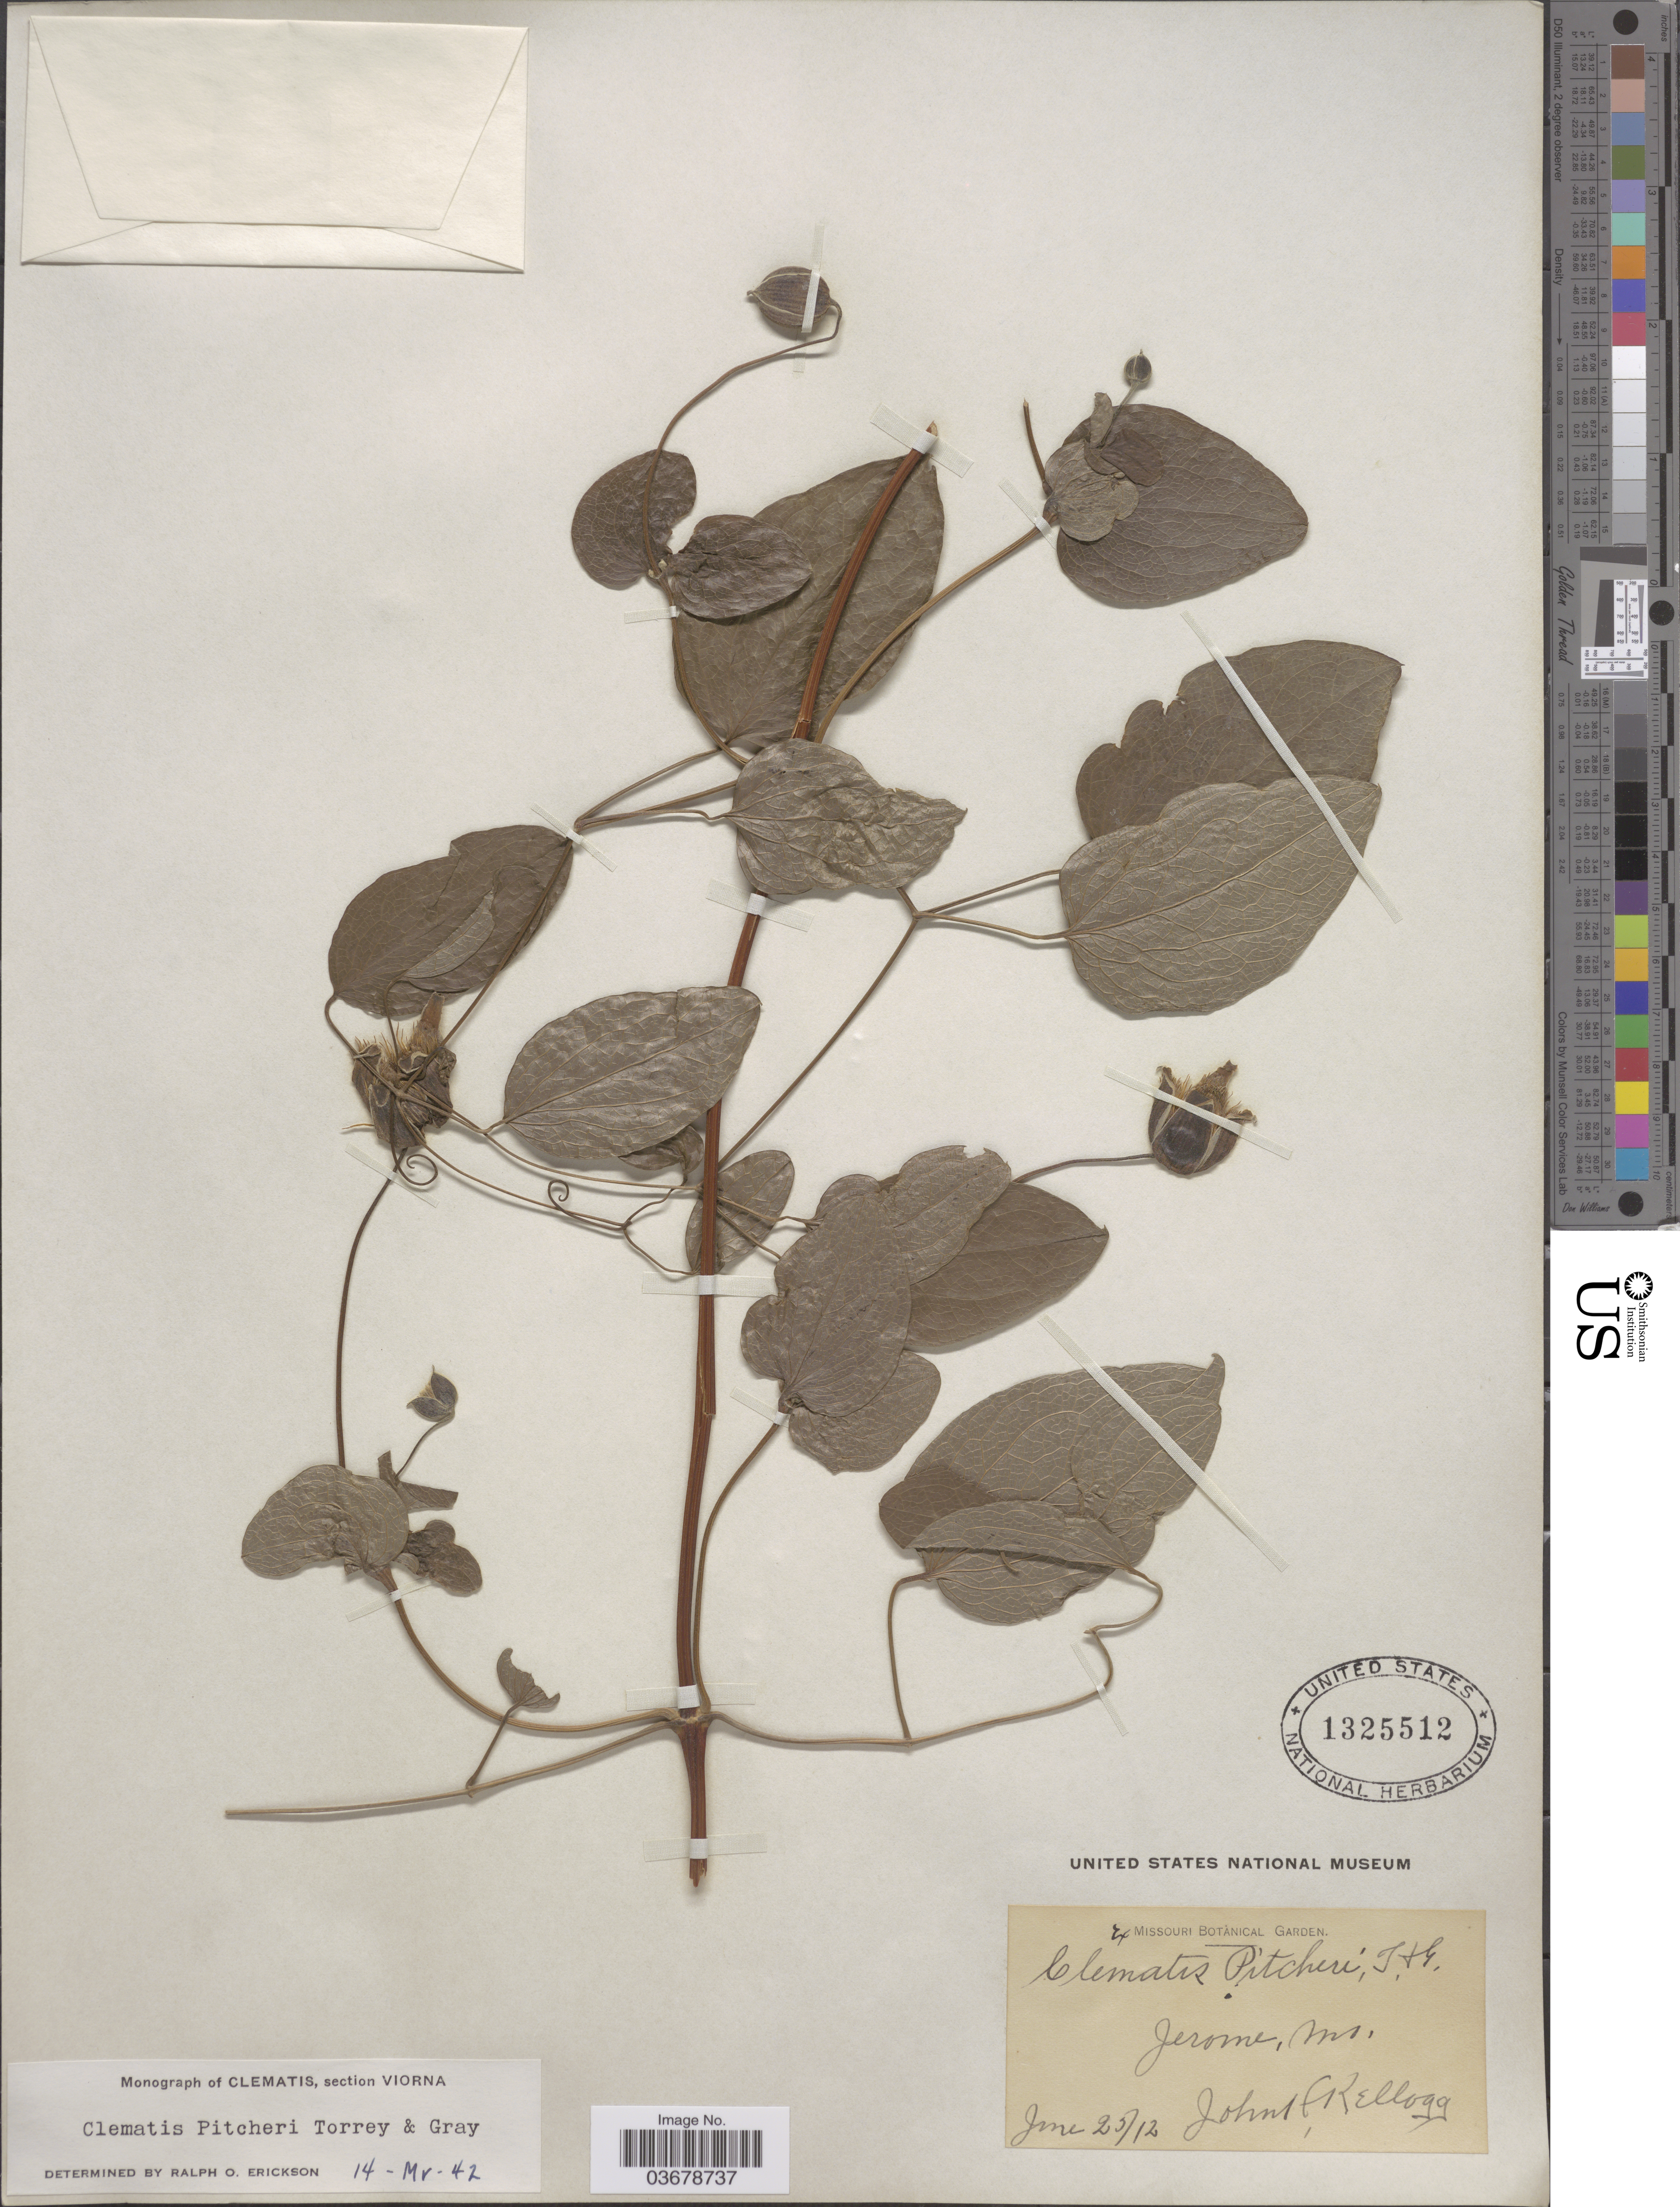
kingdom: Plantae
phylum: Tracheophyta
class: Magnoliopsida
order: Ranunculales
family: Ranunculaceae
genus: Clematis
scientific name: Clematis viorna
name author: L.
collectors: J. H. Kellogg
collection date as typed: Transcribed d/m/y: 25/6/12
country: United States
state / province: Missouri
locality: Jerome.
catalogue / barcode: US 1325512